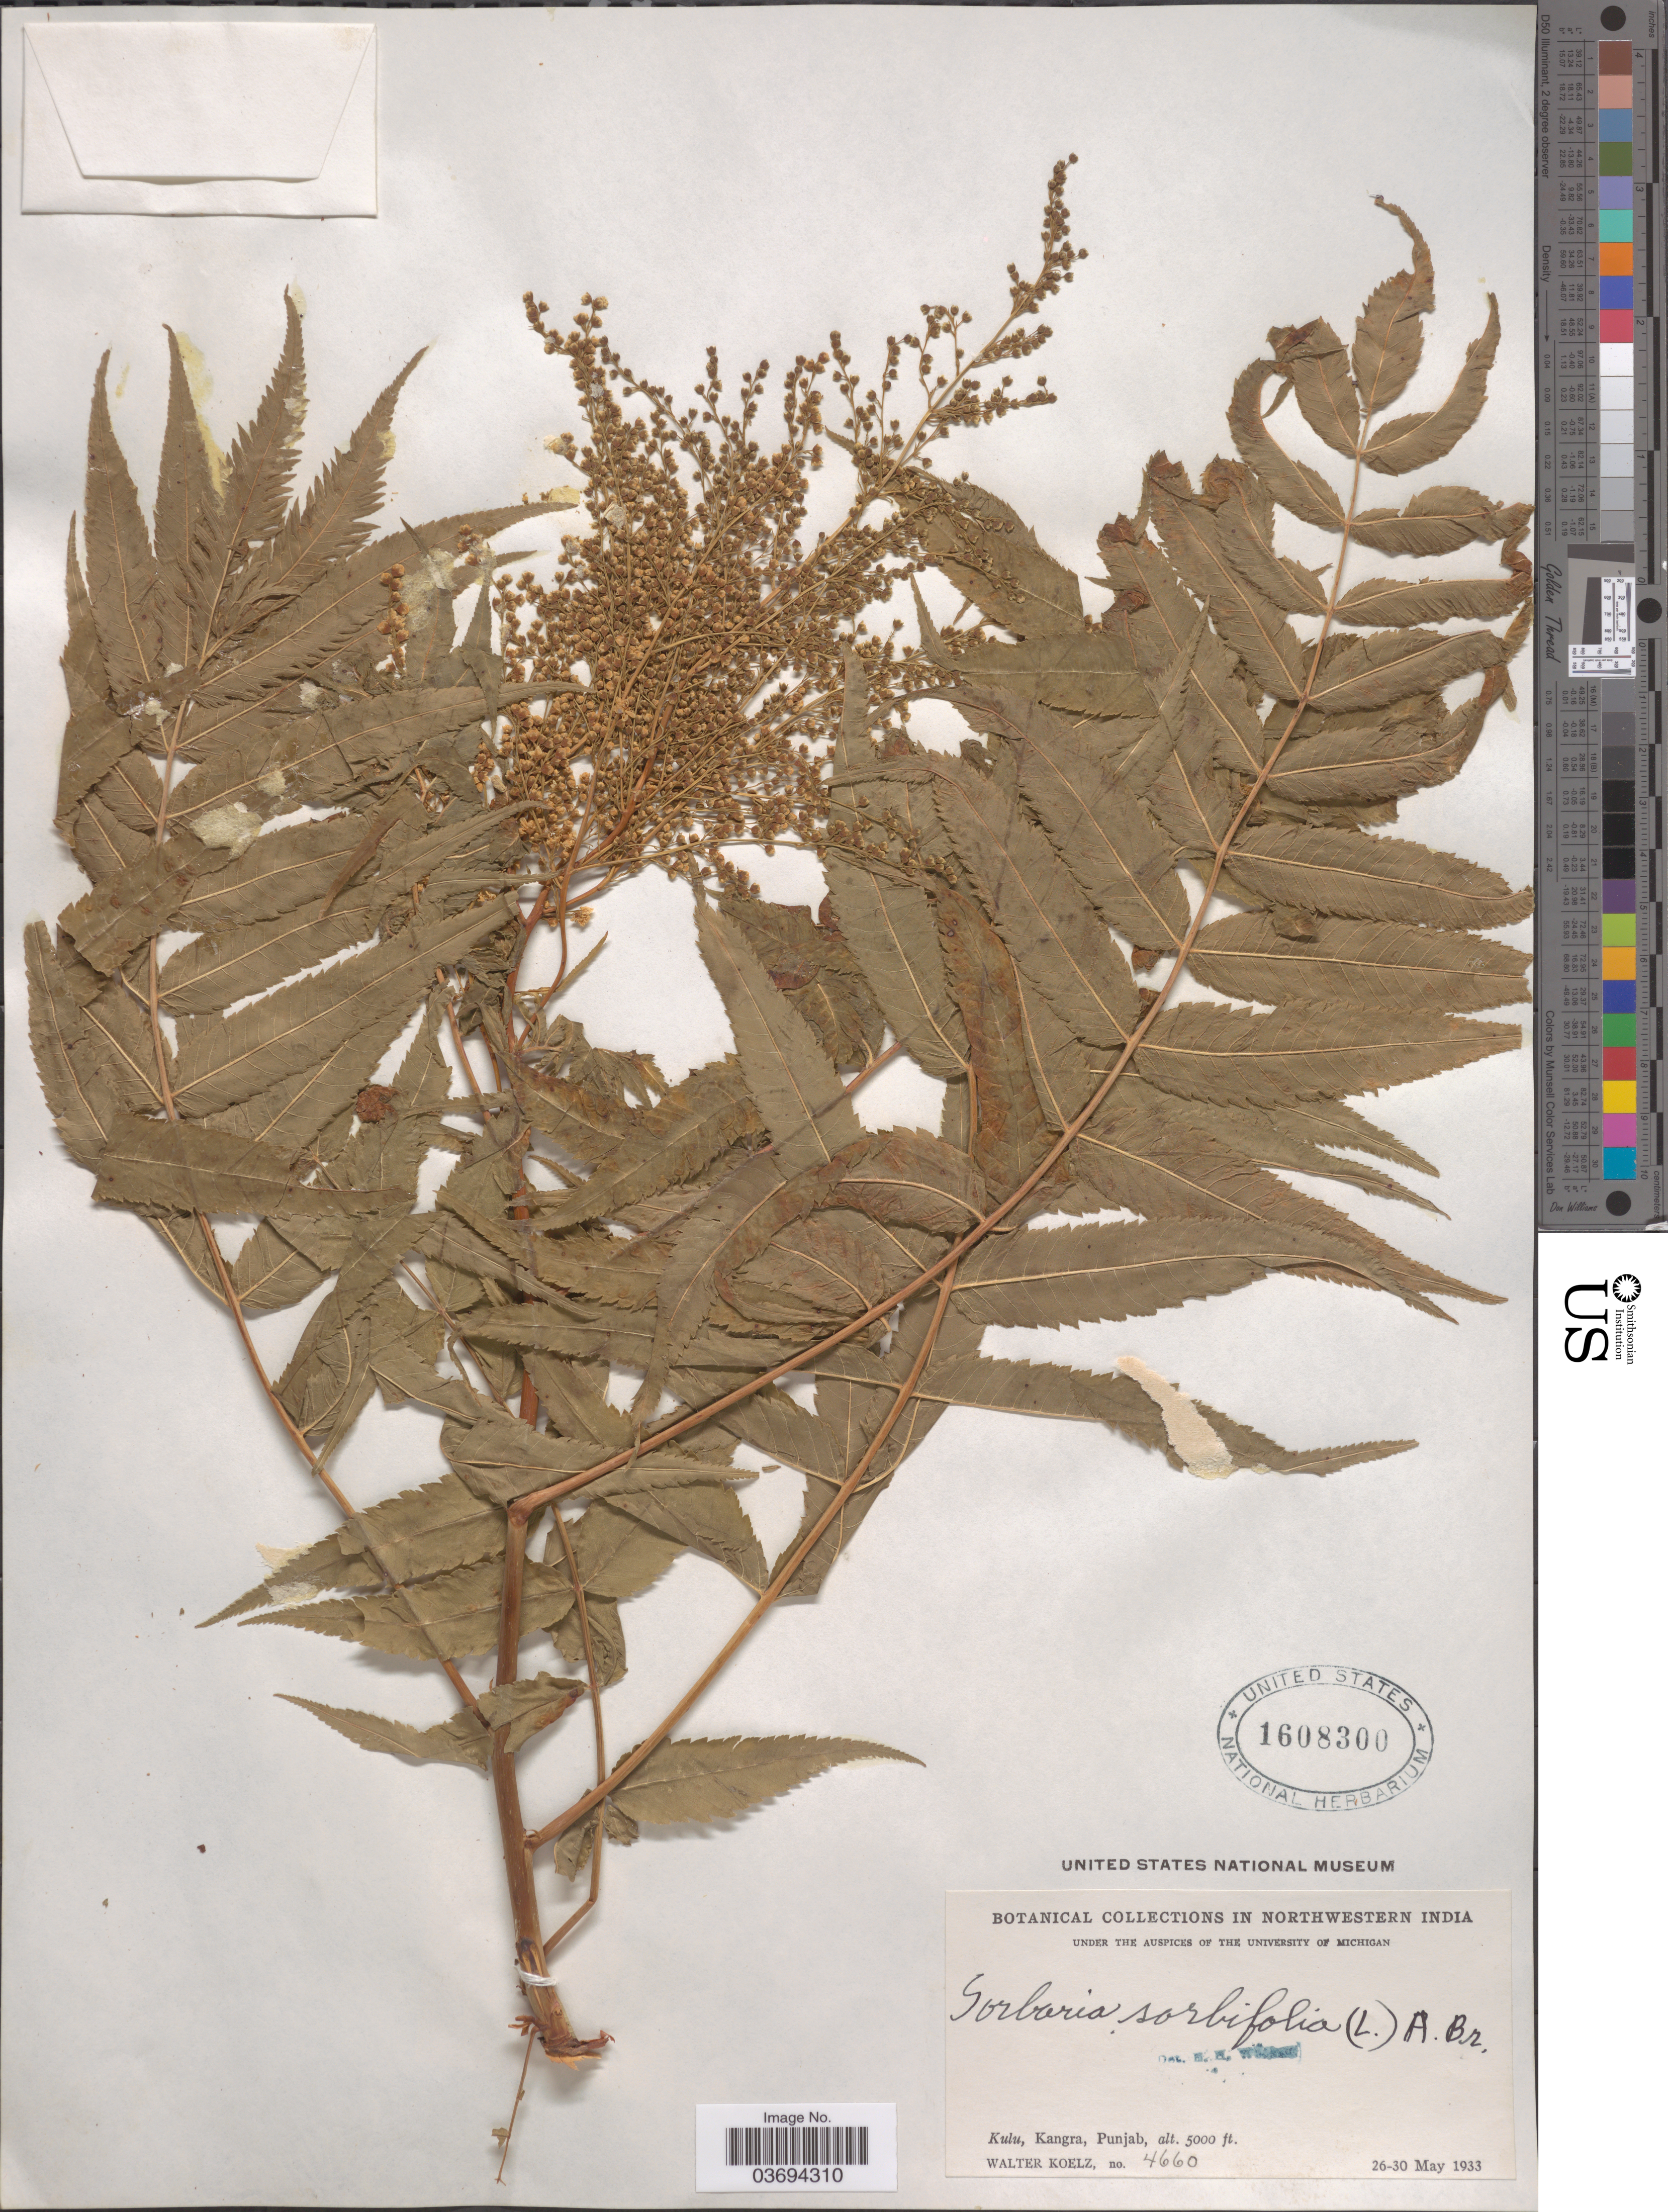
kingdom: Plantae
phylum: Tracheophyta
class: Magnoliopsida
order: Rosales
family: Rosaceae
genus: Sorbaria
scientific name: Sorbaria sorbifolia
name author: (L.) A. Braun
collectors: W. N. Koelz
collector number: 4660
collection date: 1933-05-26/1933-05-30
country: India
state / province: Punjab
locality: Northwestern India. Kulu, Kangra.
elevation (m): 1524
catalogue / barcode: US 1608300